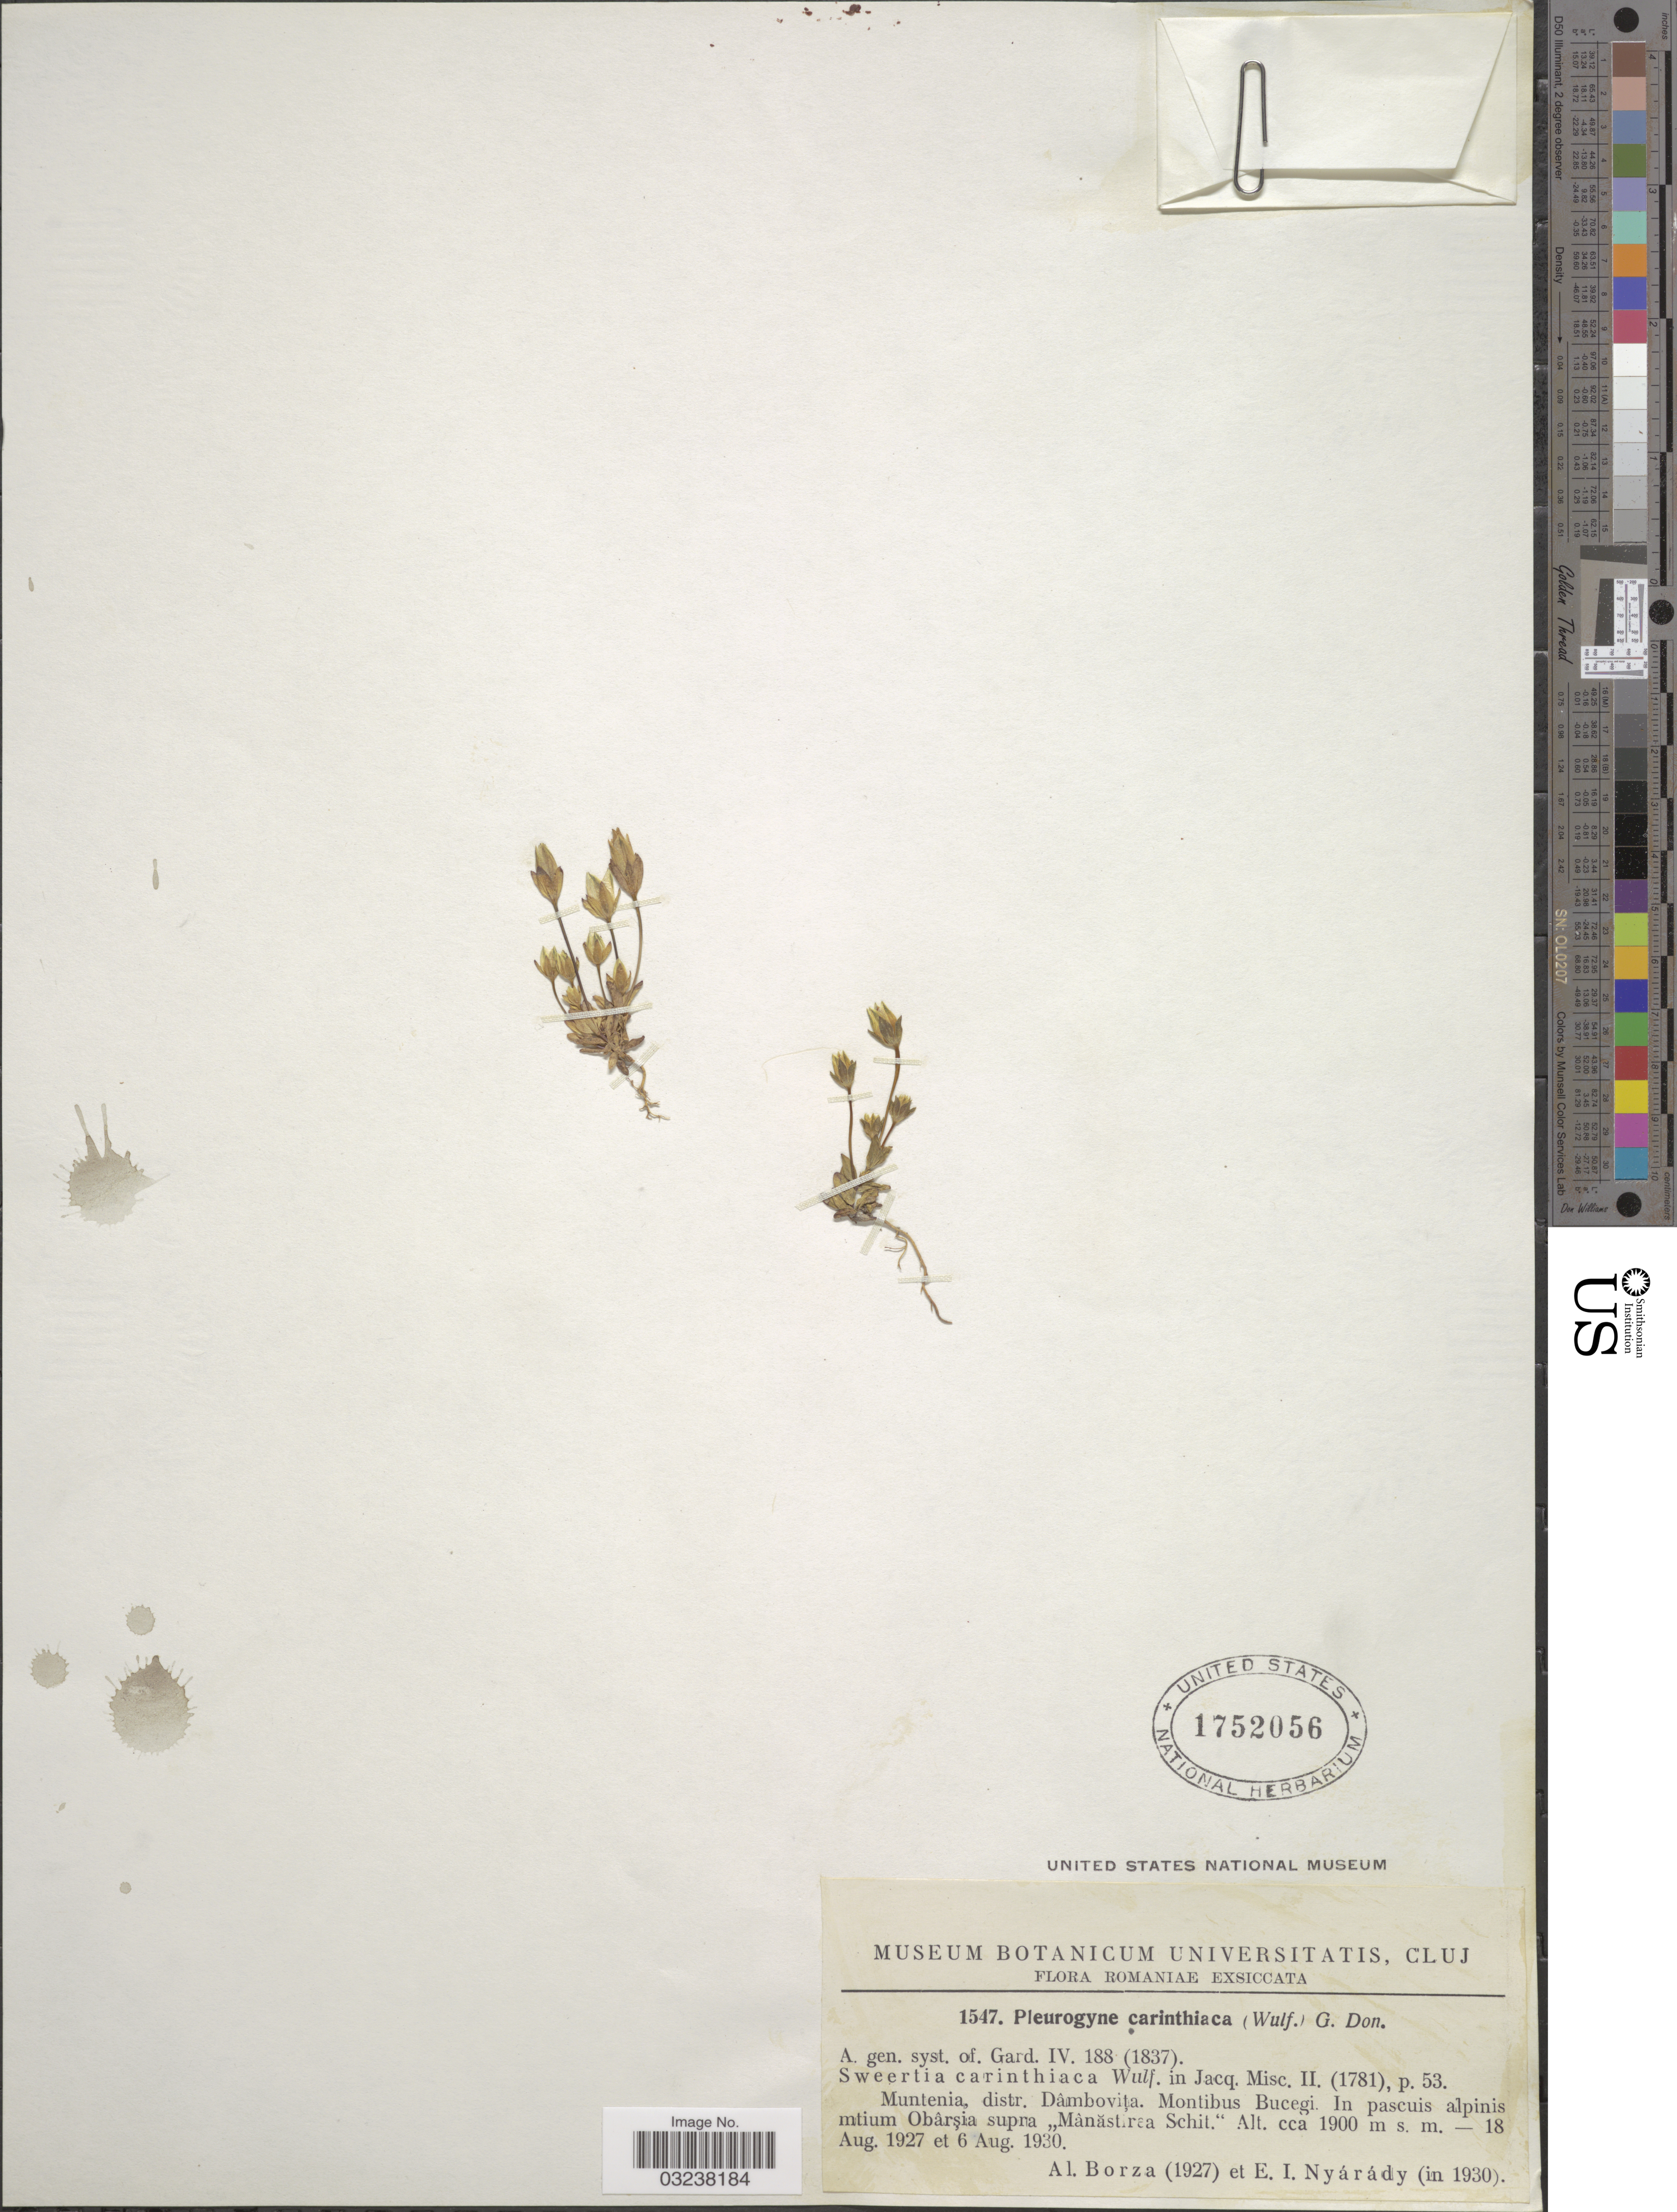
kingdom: Plantae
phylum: Tracheophyta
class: Magnoliopsida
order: Gentianales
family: Gentianaceae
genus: Pleurogyne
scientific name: Pleurogyne carinthiaca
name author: (Wulfen) Griseb.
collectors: A. Borza & E. Nyárády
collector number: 1547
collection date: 1927-08-18/1930-08-06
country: Romania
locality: Muntenia, distr. Dâmbovita. Montibus Bucegi. In pascuis alpinis mtium Obârsia supra "Mànastirea Schit."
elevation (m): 1900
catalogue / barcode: US 1752056